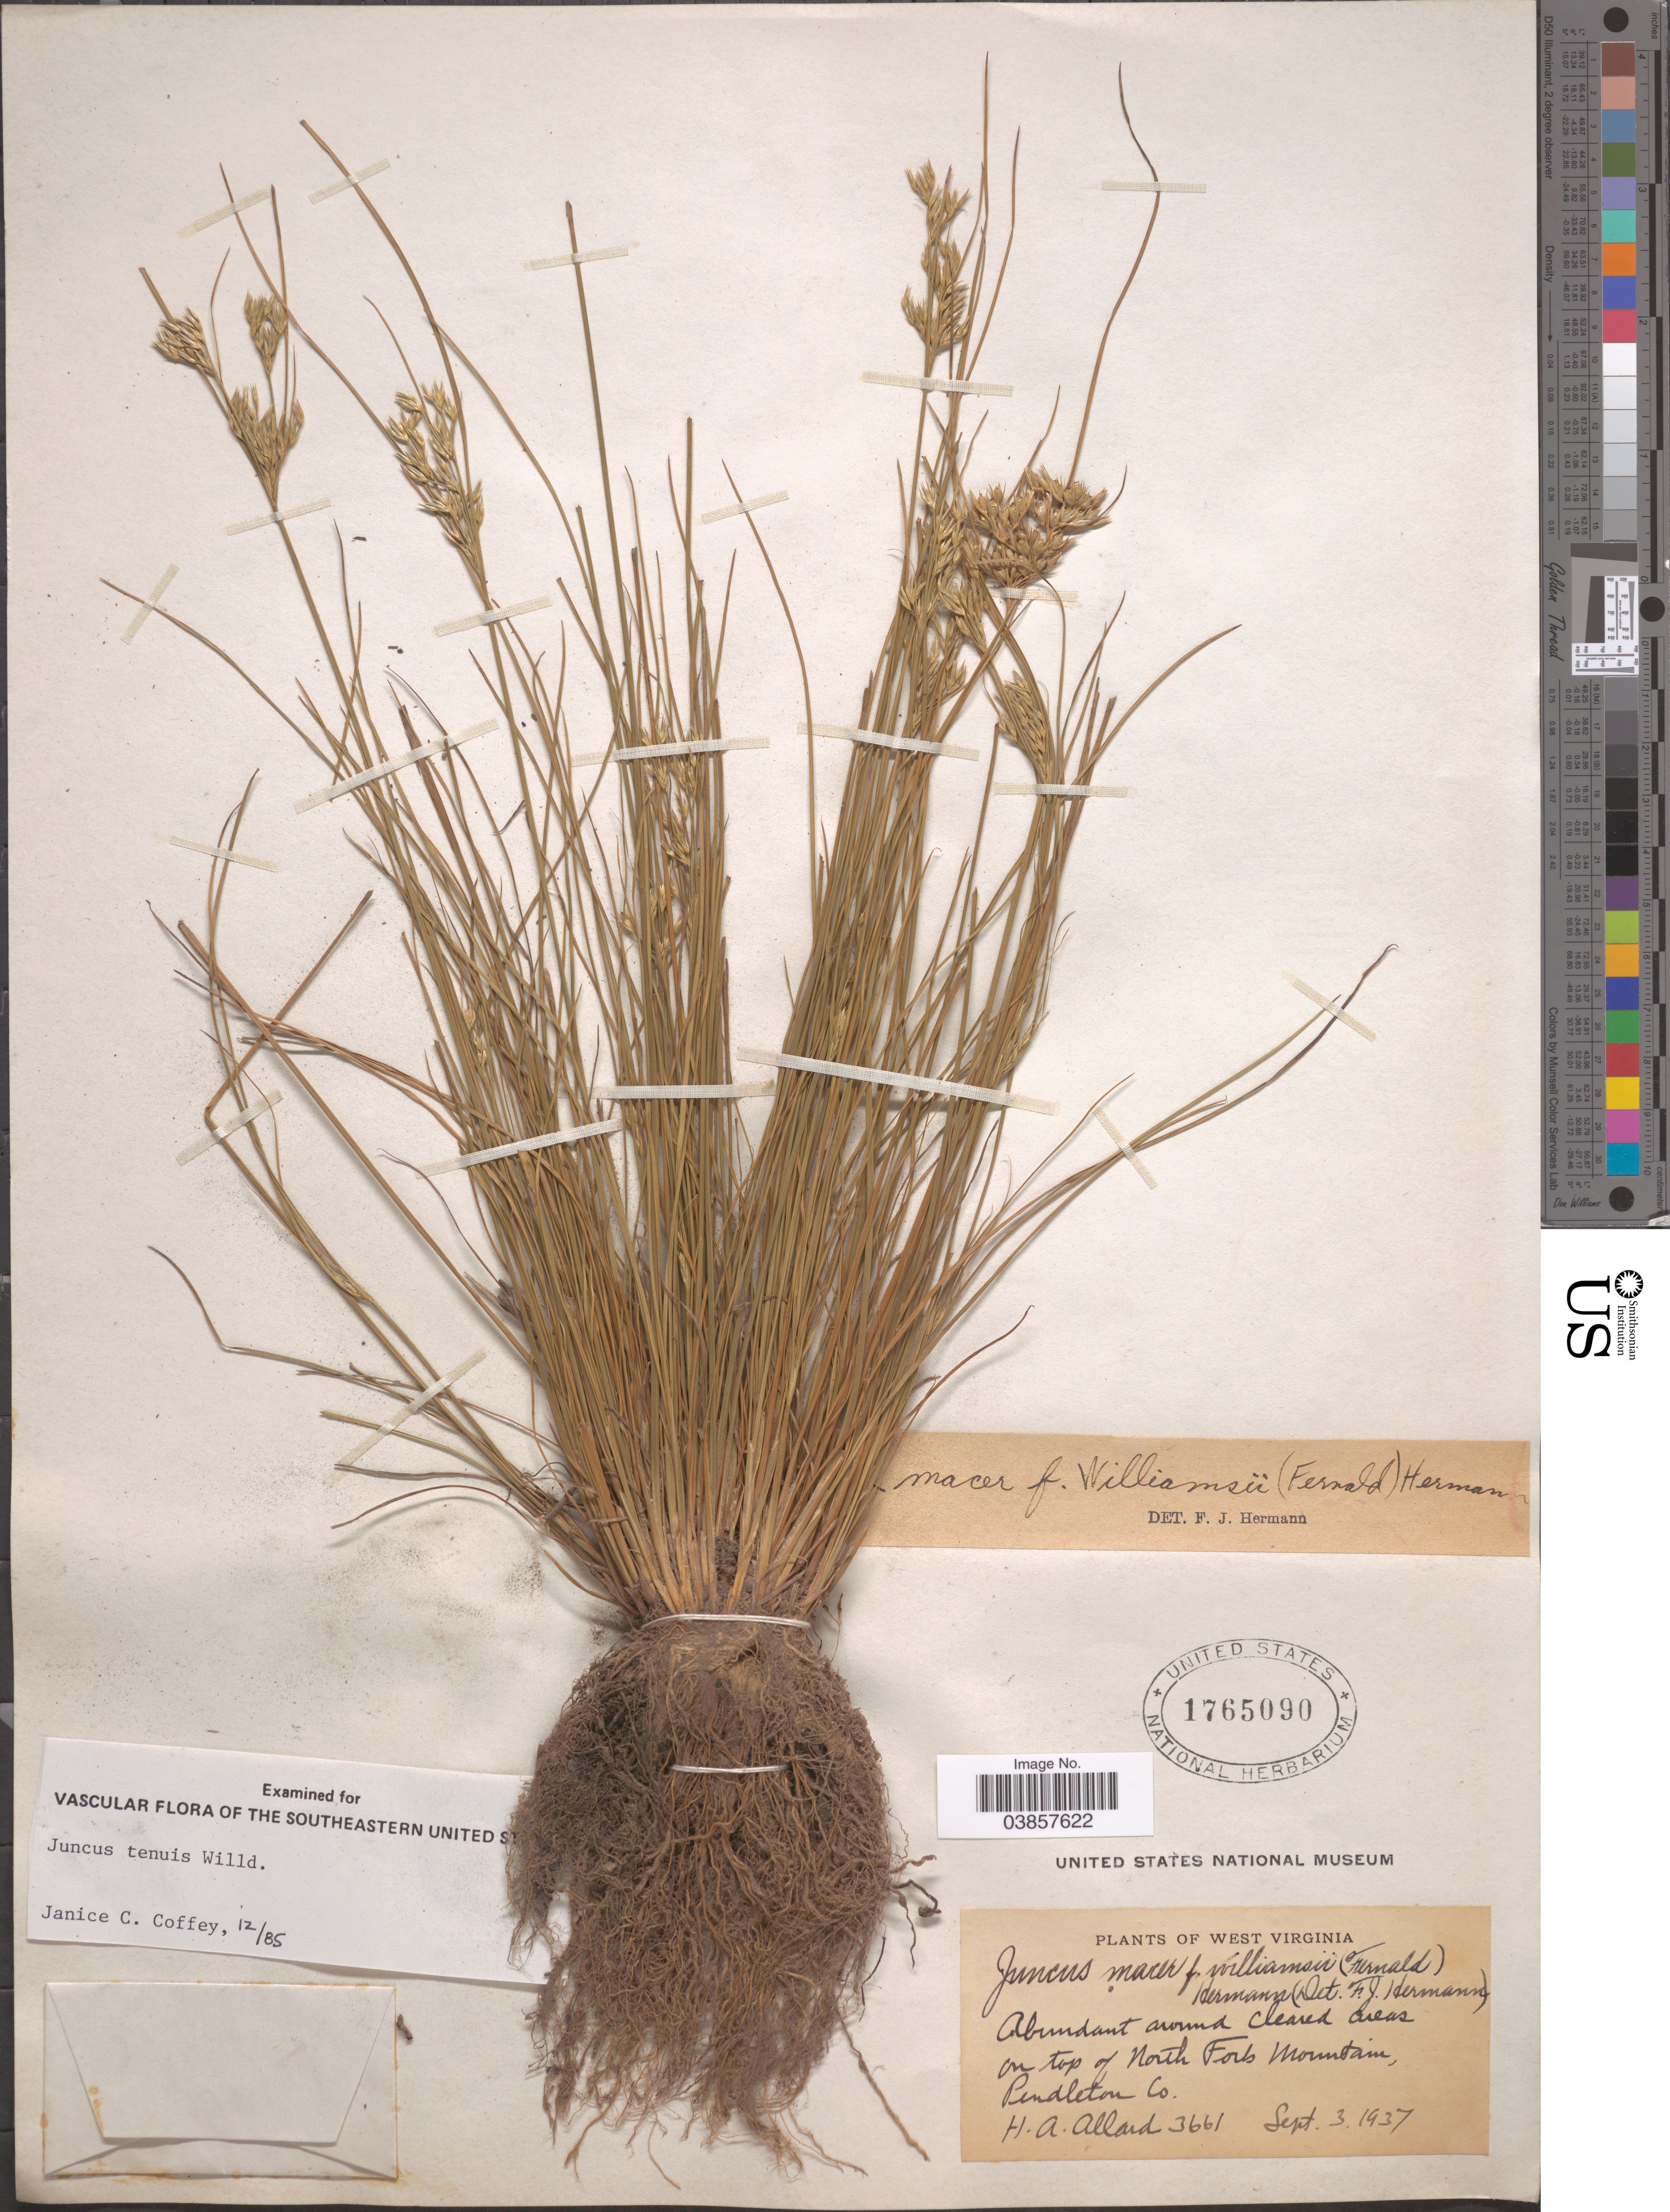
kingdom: Plantae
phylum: Tracheophyta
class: Liliopsida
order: Poales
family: Juncaceae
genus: Juncus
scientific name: Juncus tenuis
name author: Willd.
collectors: H. A. Allard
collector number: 3661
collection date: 1937-09-03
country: United States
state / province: West Virginia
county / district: Pendleton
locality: On top of North Fork Mountain, Pendleton Co.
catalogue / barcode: US 1765090